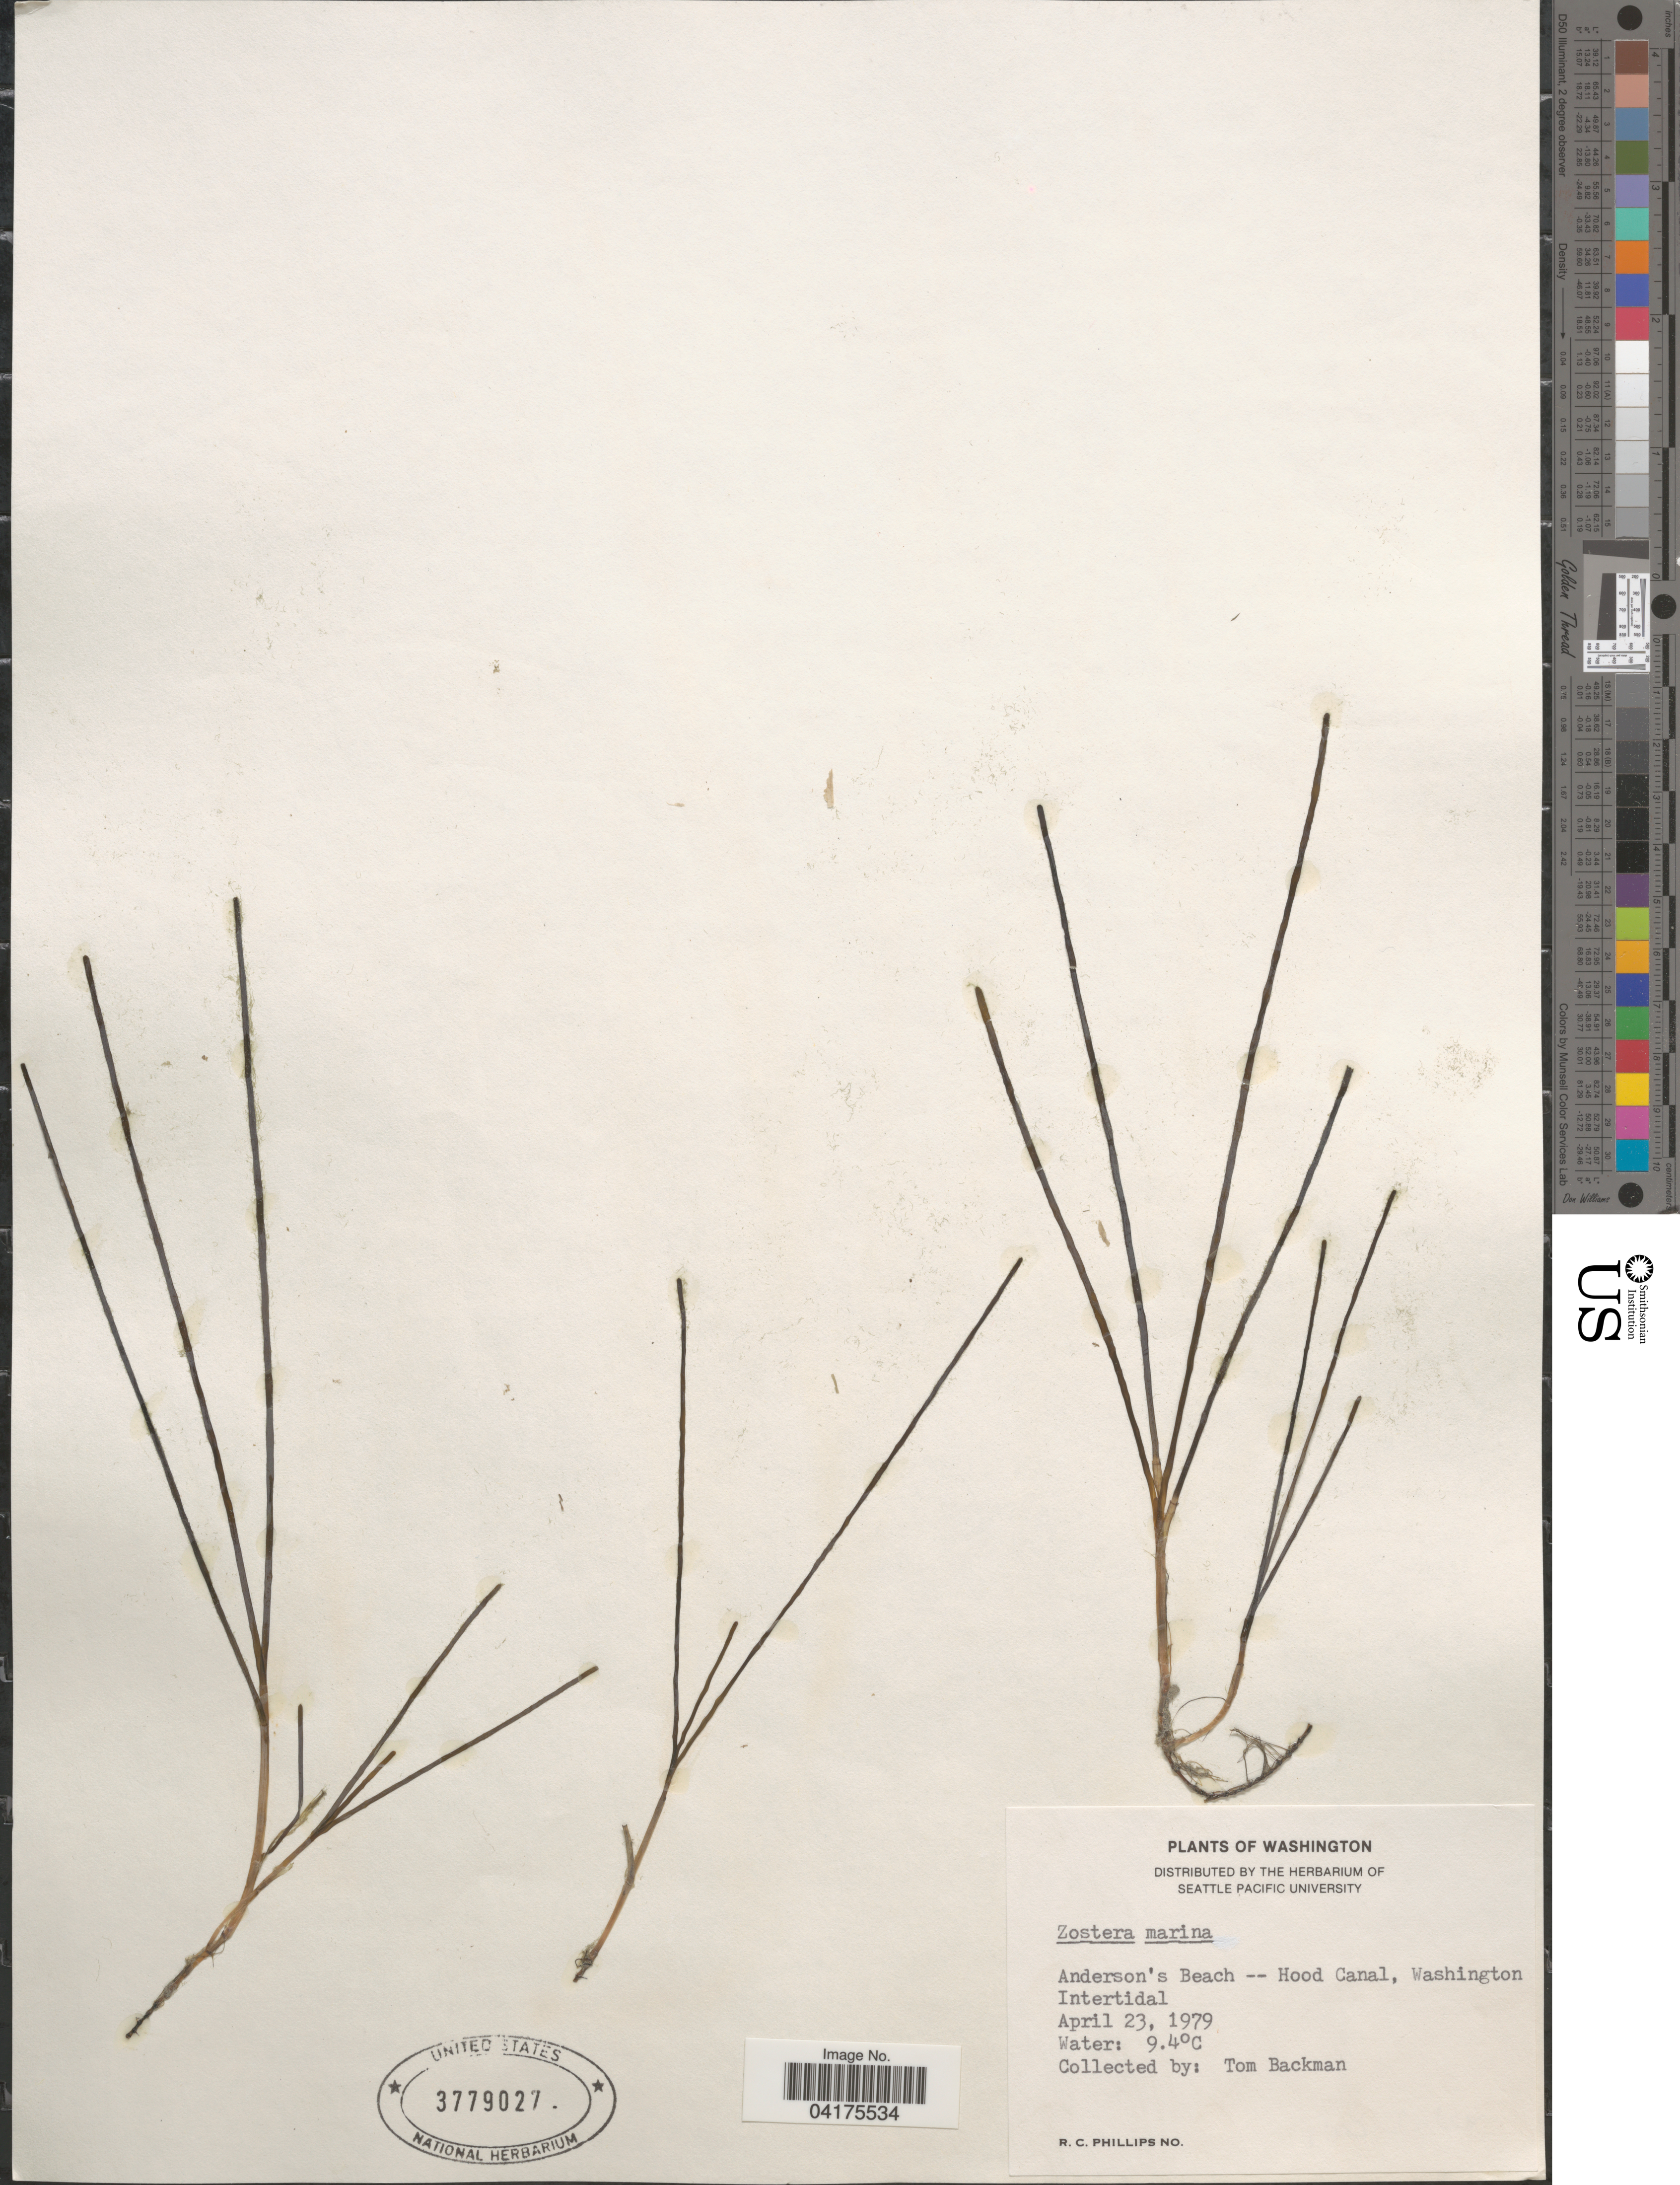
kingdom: Plantae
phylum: Tracheophyta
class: Liliopsida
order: Alismatales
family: Zosteraceae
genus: Zostera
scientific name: Zostera marina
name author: L.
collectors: T. Backman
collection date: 1979-04-23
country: United States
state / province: Washington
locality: Anderson's Beach -- Hood Canal.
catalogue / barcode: US 3779027